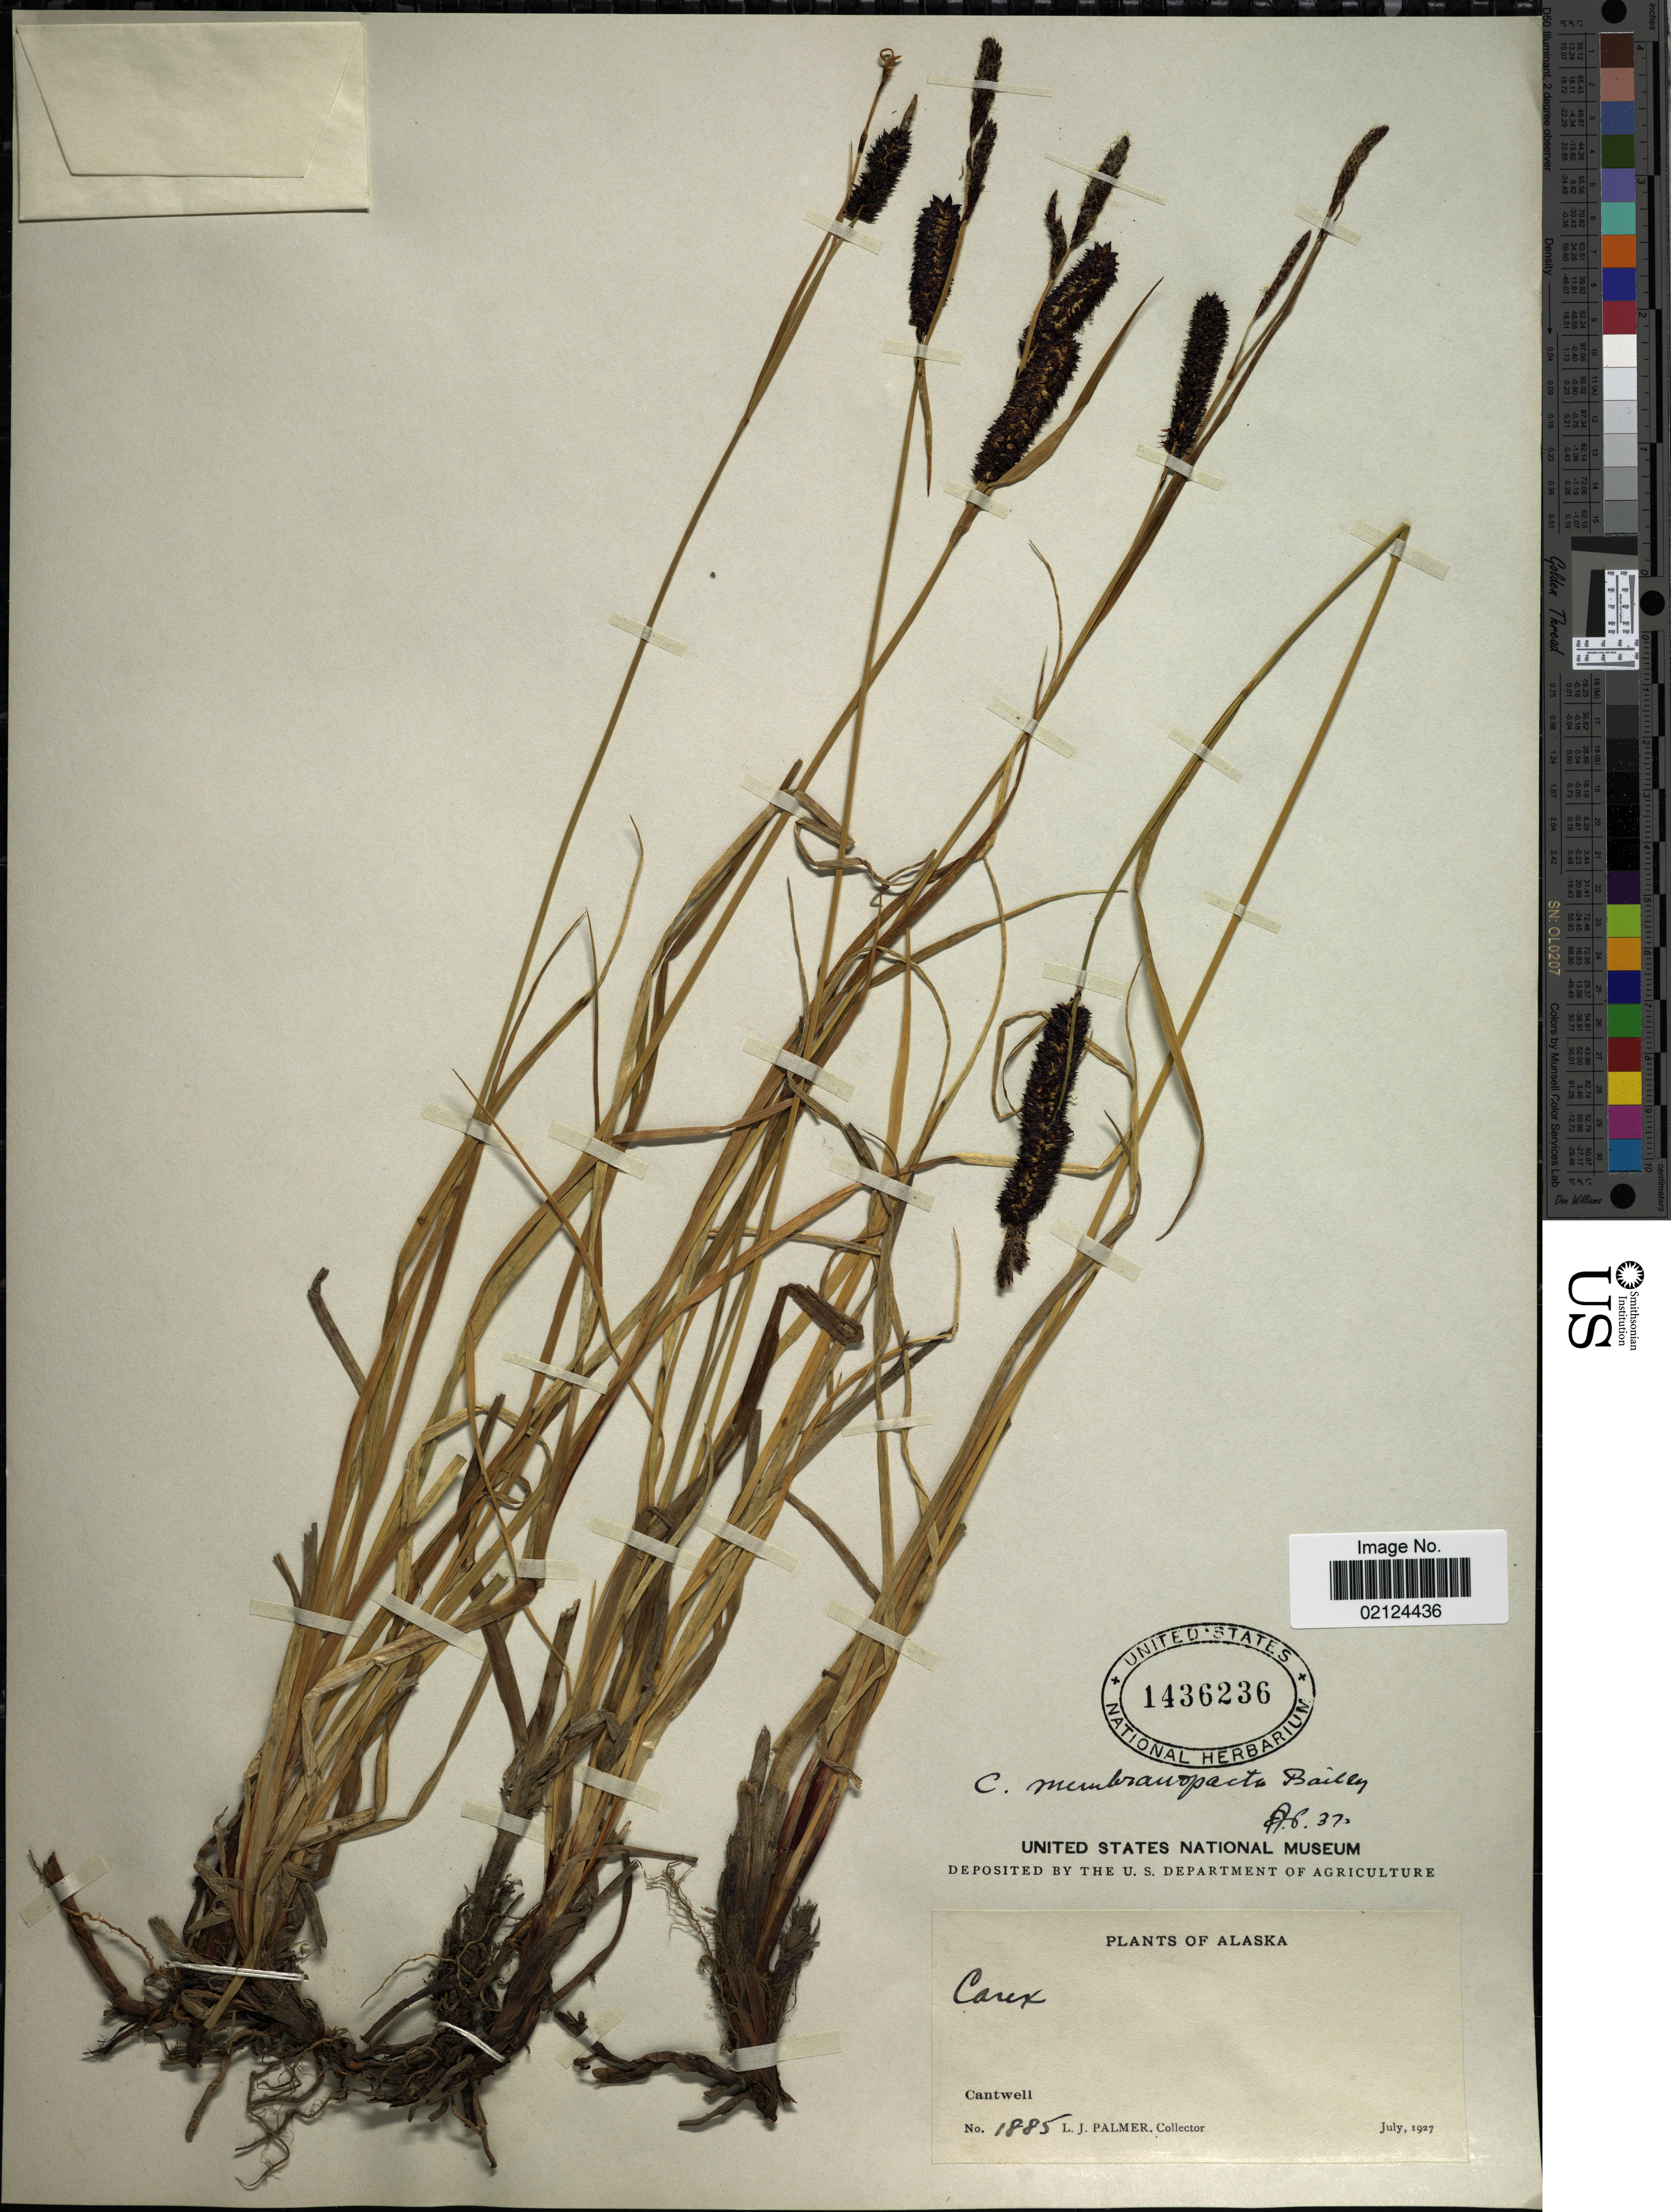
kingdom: Plantae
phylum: Tracheophyta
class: Liliopsida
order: Poales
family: Cyperaceae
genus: Carex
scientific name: Carex membranacea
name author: Hook.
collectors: L. J. Palmer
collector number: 1885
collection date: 1927-07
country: United States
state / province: Alaska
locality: Cantwell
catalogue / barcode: US 1436236